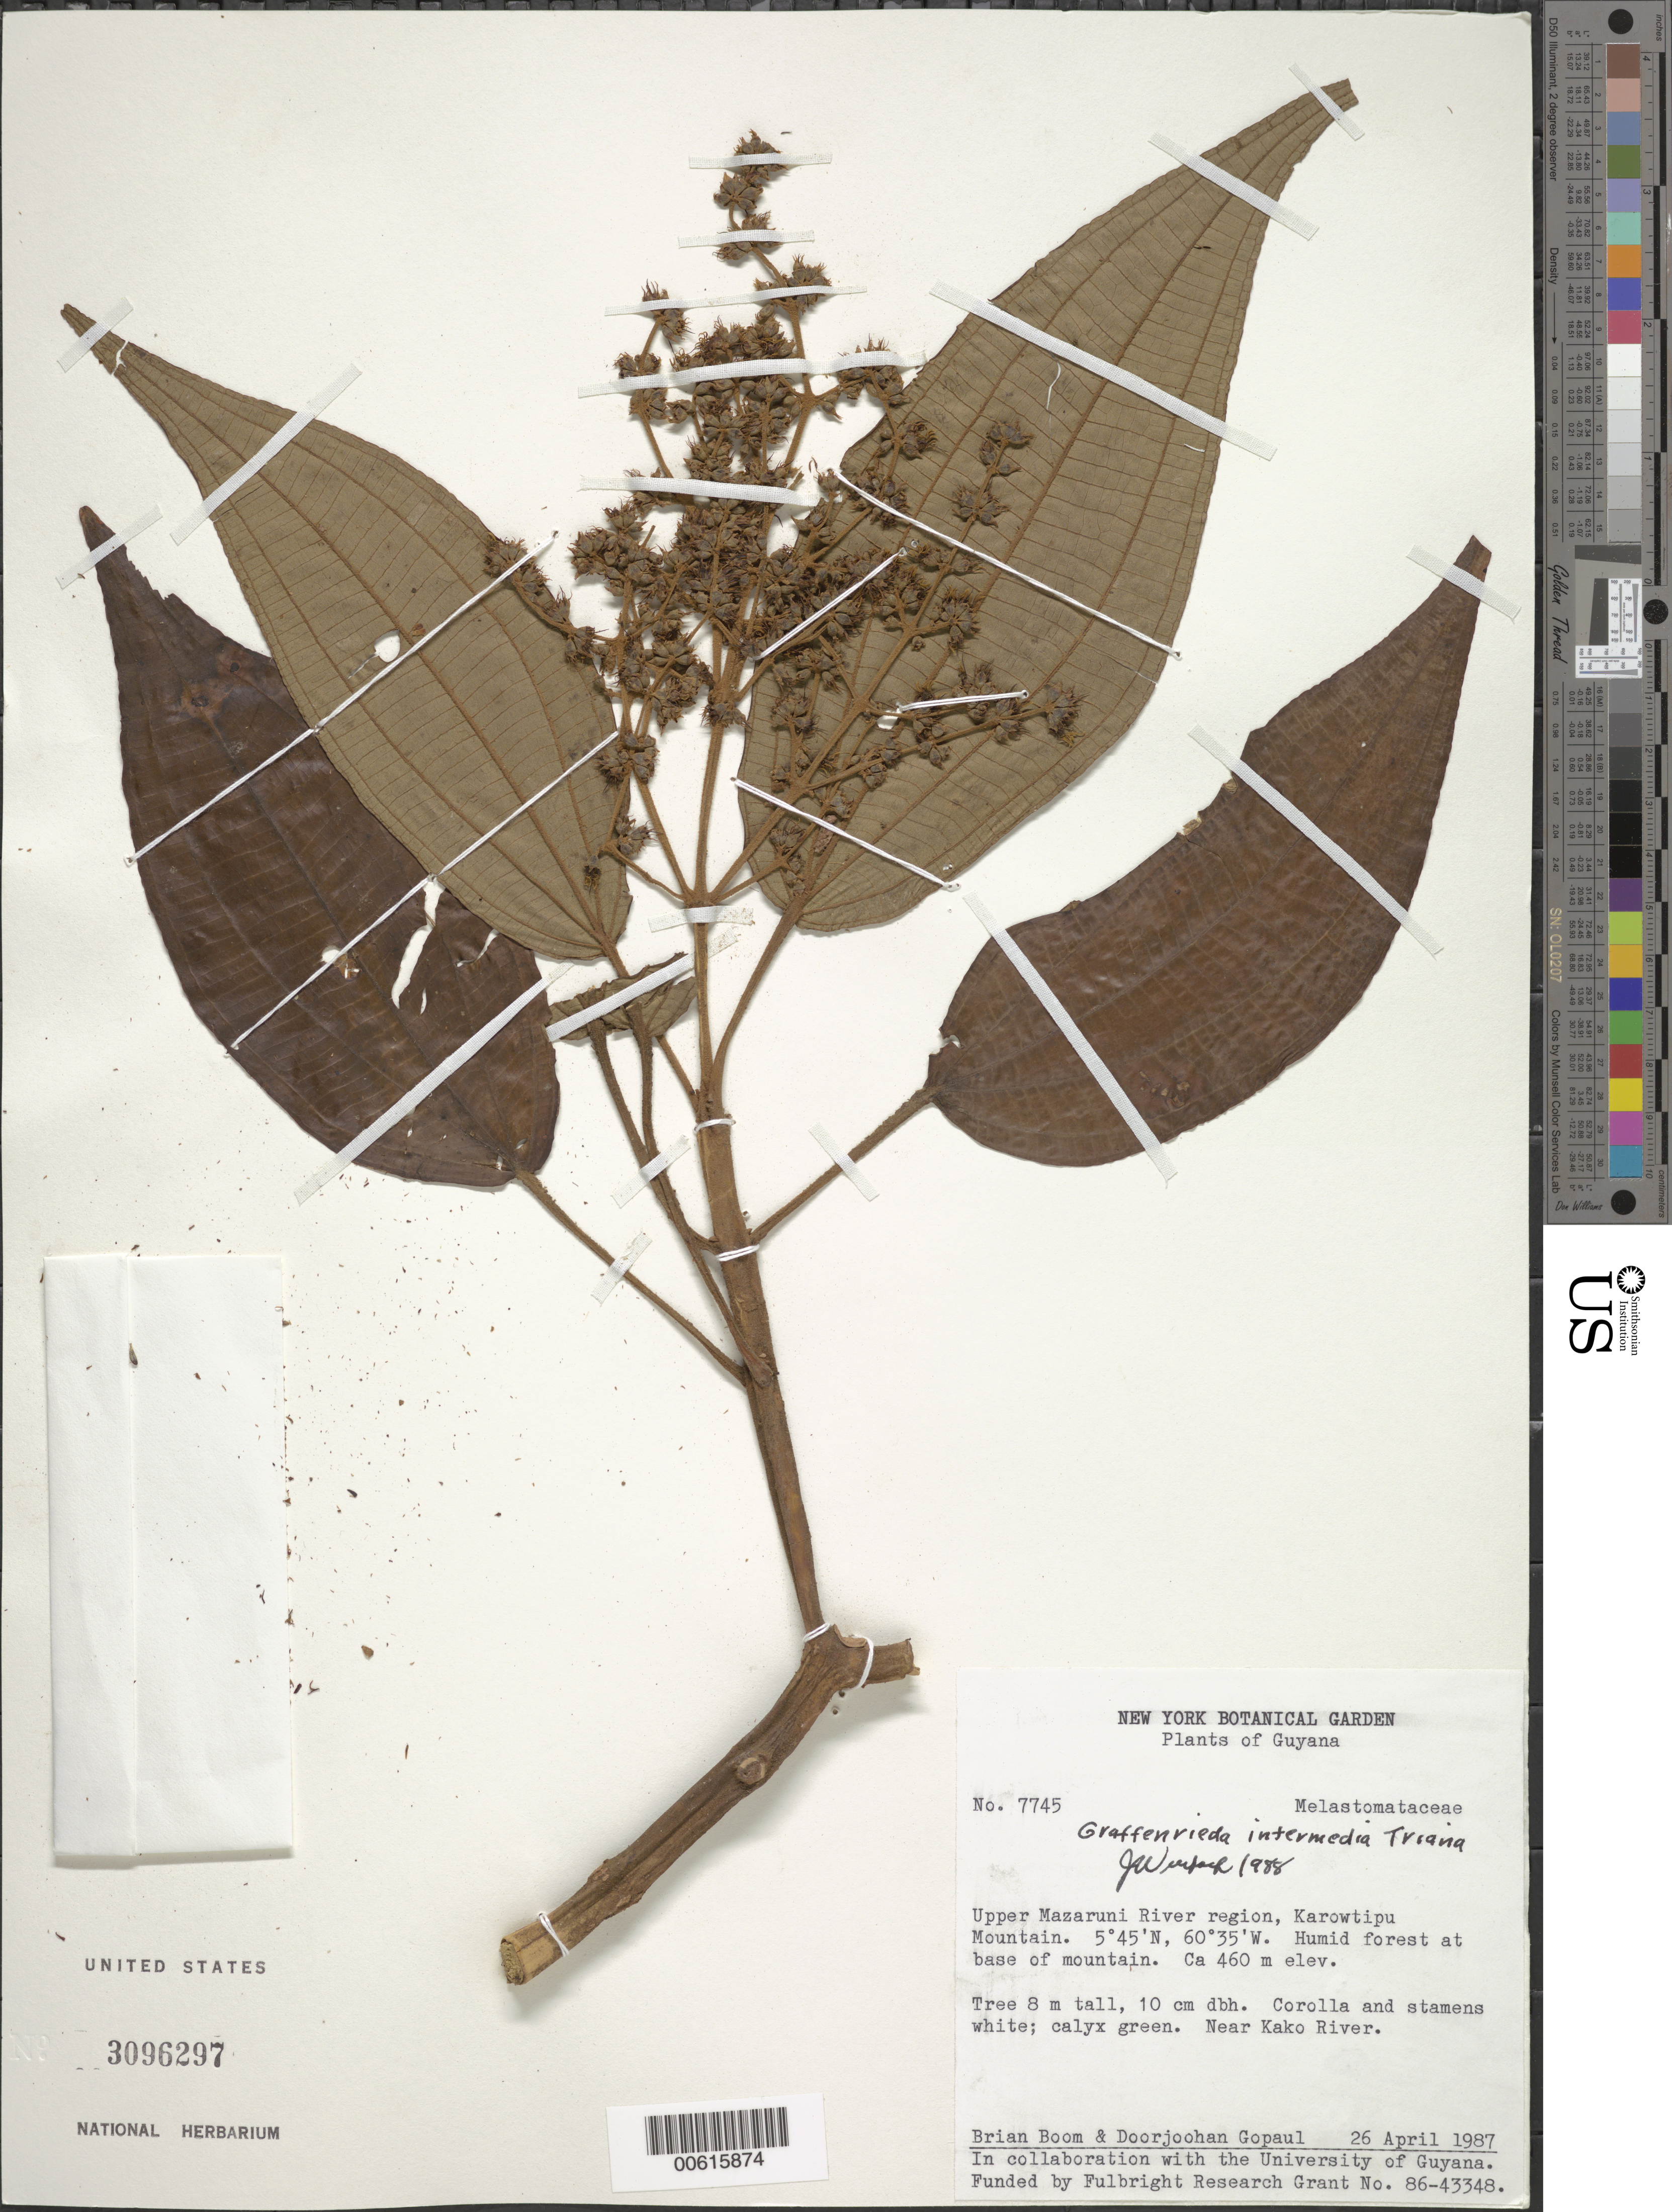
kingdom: Plantae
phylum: Tracheophyta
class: Magnoliopsida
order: Myrtales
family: Melastomataceae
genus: Graffenrieda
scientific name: Graffenrieda intermedia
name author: Triana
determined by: Wurdack, John J., (US), US (UNITED STATES)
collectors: B. M. Boom & D. Gopaul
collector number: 7745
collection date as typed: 26-Apr-87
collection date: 1987-04-26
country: Guyana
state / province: Cuyuni-Mazaruni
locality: Karowtipu Mt., upper Mazaruni R. region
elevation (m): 460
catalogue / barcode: US 3096297